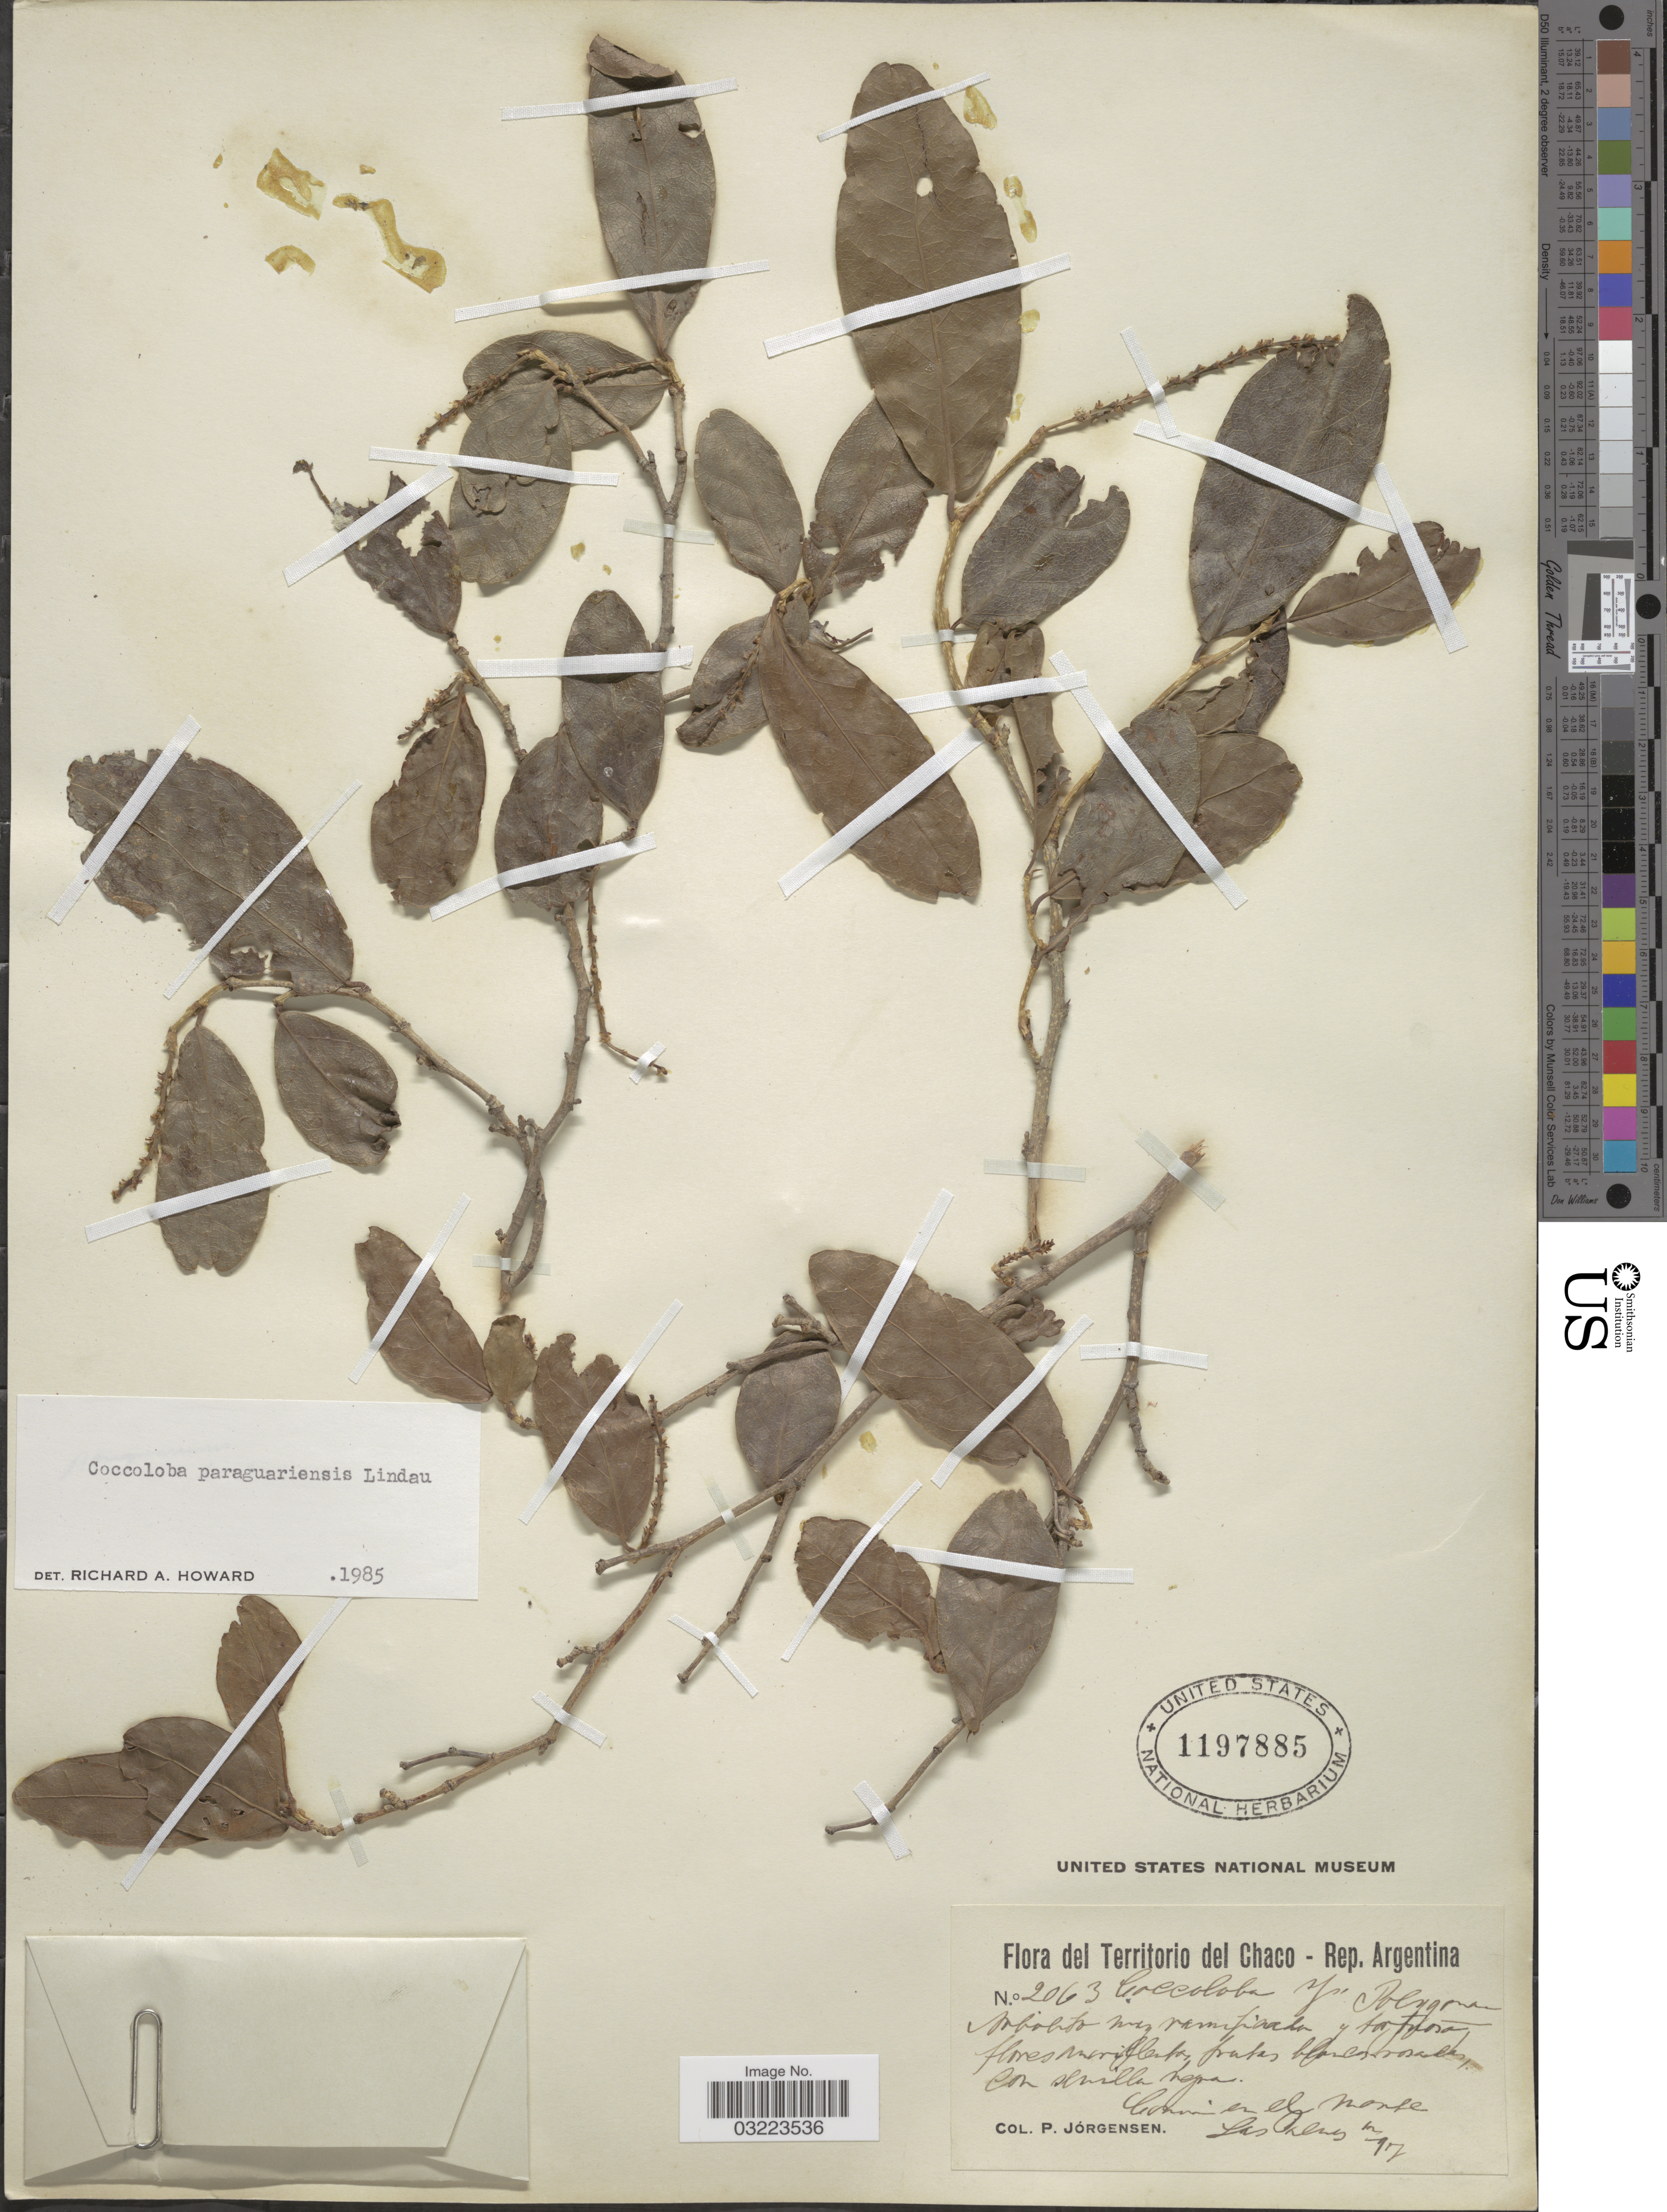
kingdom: Plantae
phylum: Tracheophyta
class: Magnoliopsida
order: Caryophyllales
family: Polygonaceae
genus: Coccoloba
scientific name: Coccoloba padiformis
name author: Meisn.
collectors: P. Jörgensen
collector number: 2063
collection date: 1907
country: Argentina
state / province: Chaco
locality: Territorio del Chaco, Comun en el norte Formosa.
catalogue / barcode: US 1197885